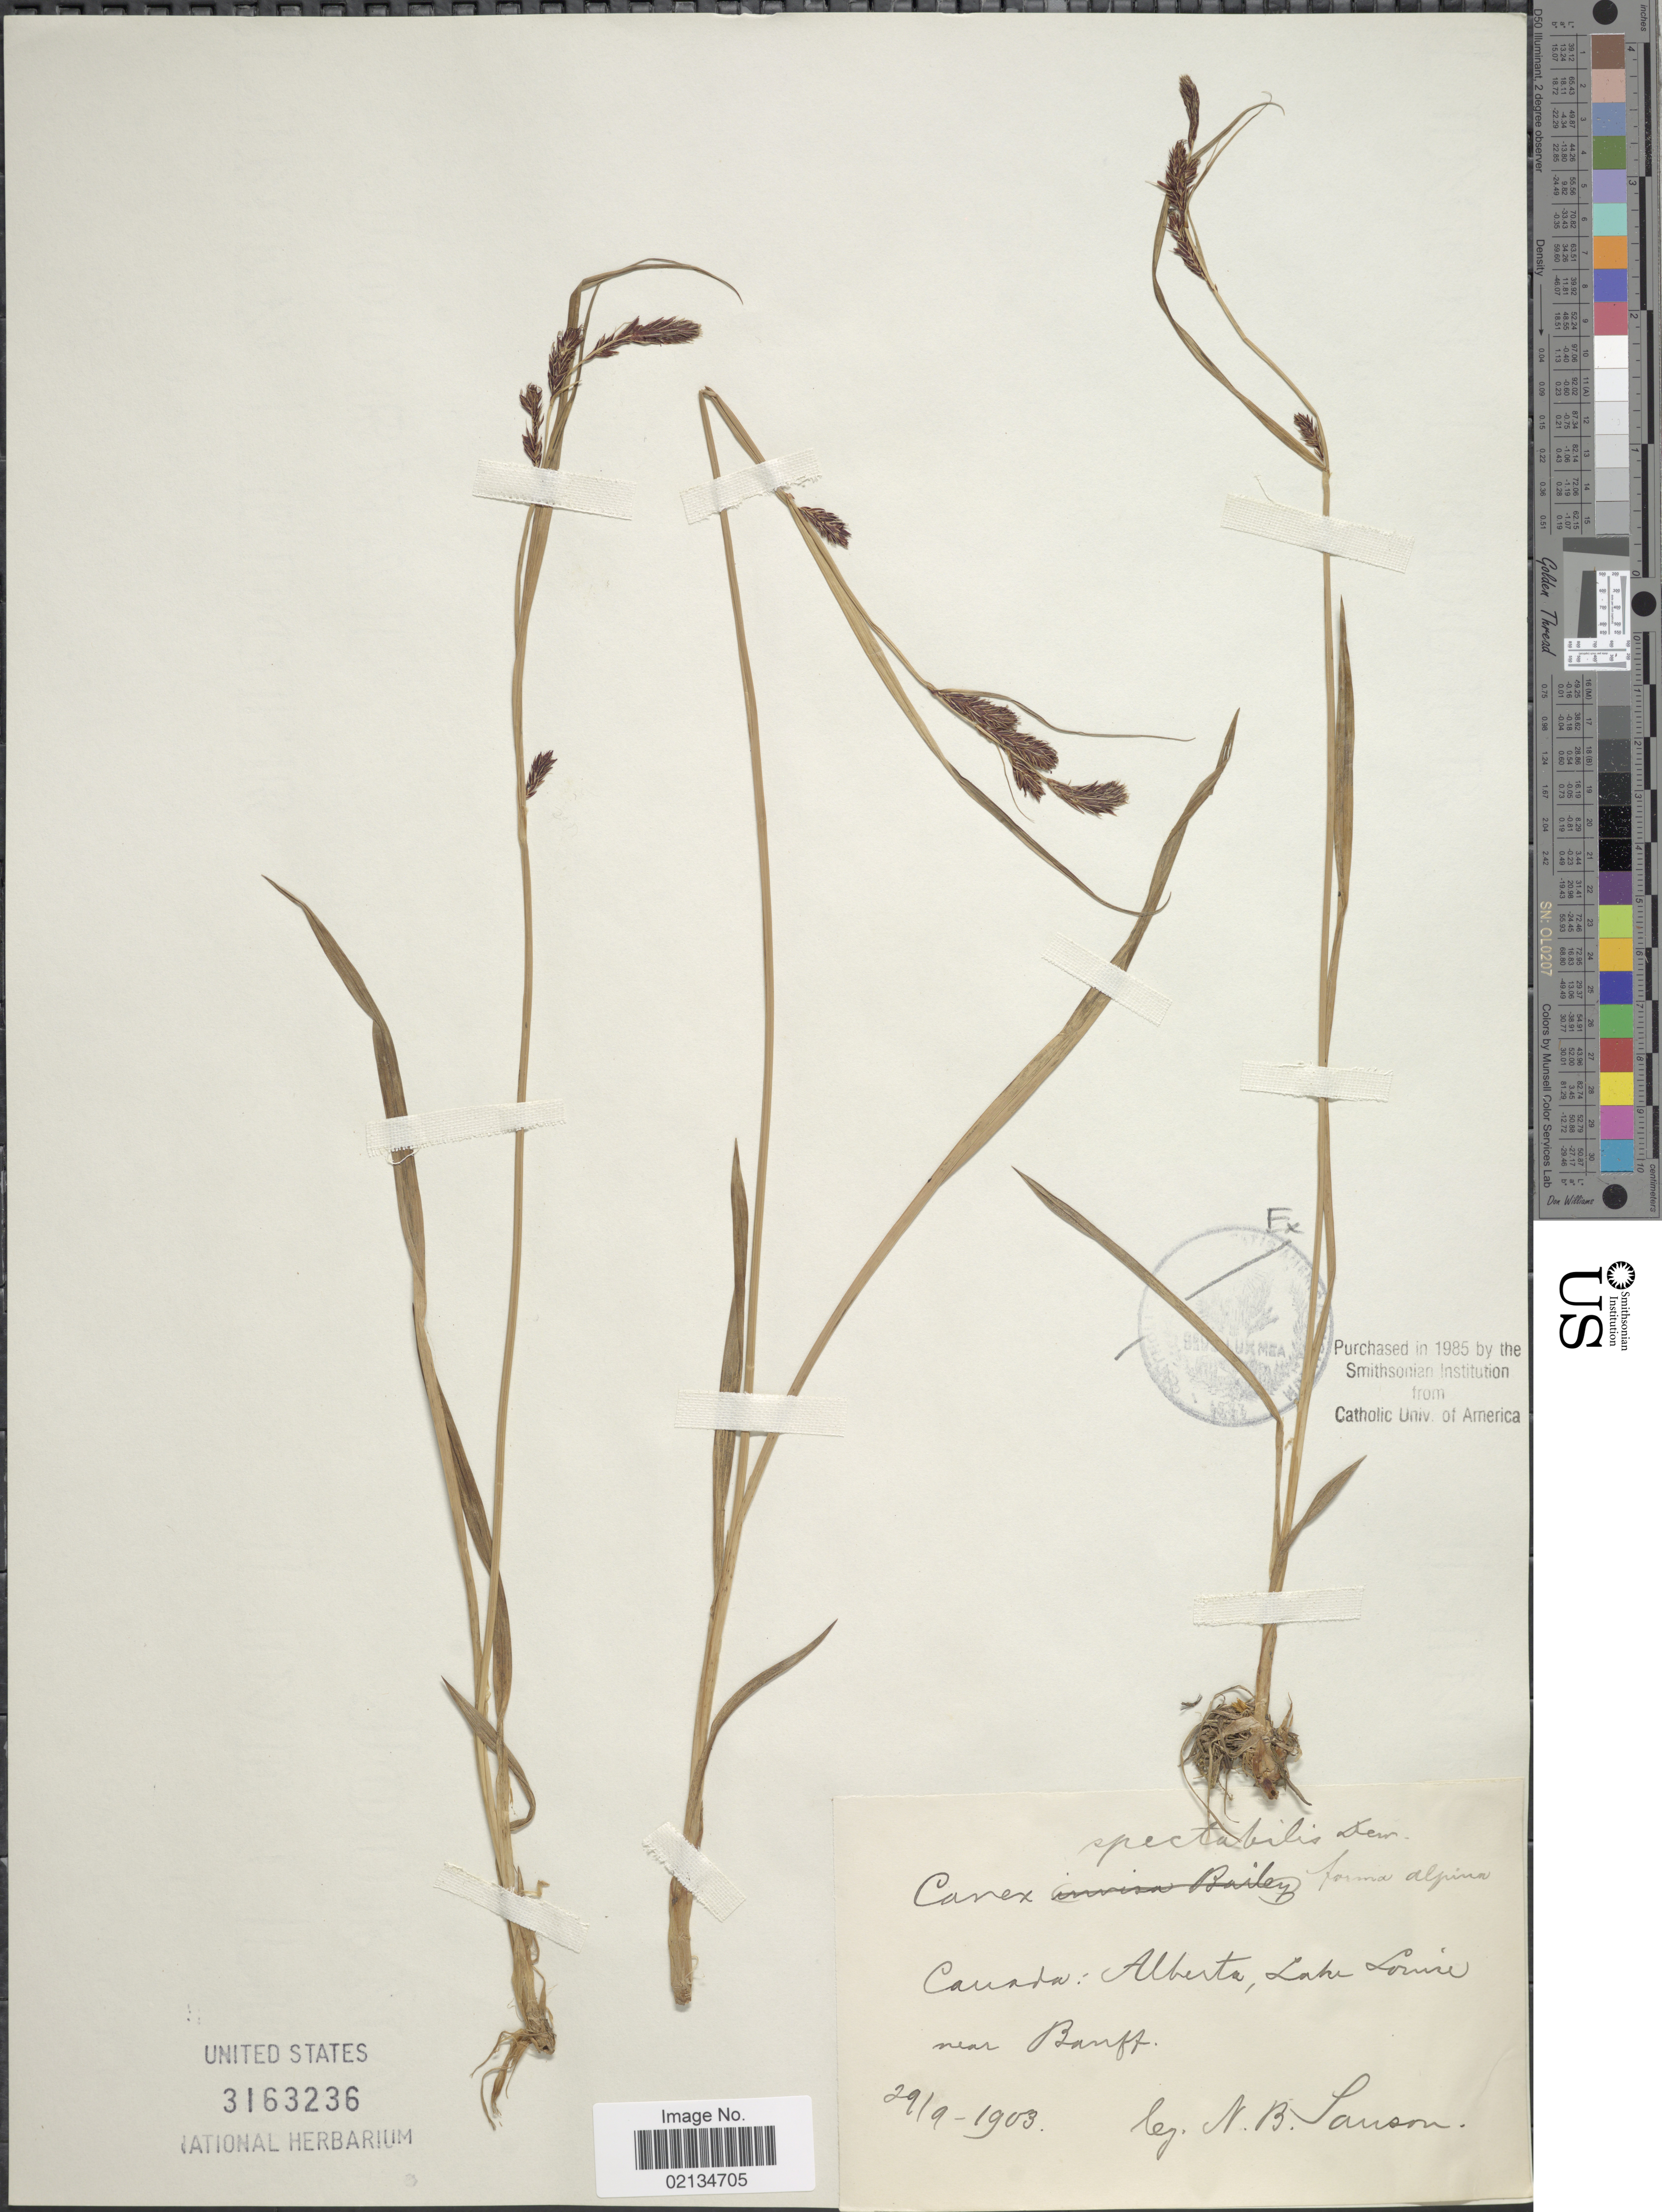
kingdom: Plantae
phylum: Tracheophyta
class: Liliopsida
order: Poales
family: Cyperaceae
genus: Carex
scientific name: Carex spectabilis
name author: Dewey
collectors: N. Sanson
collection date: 1903-09-29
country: Canada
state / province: Alberta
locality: Lake Louise near Banff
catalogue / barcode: US 3163236